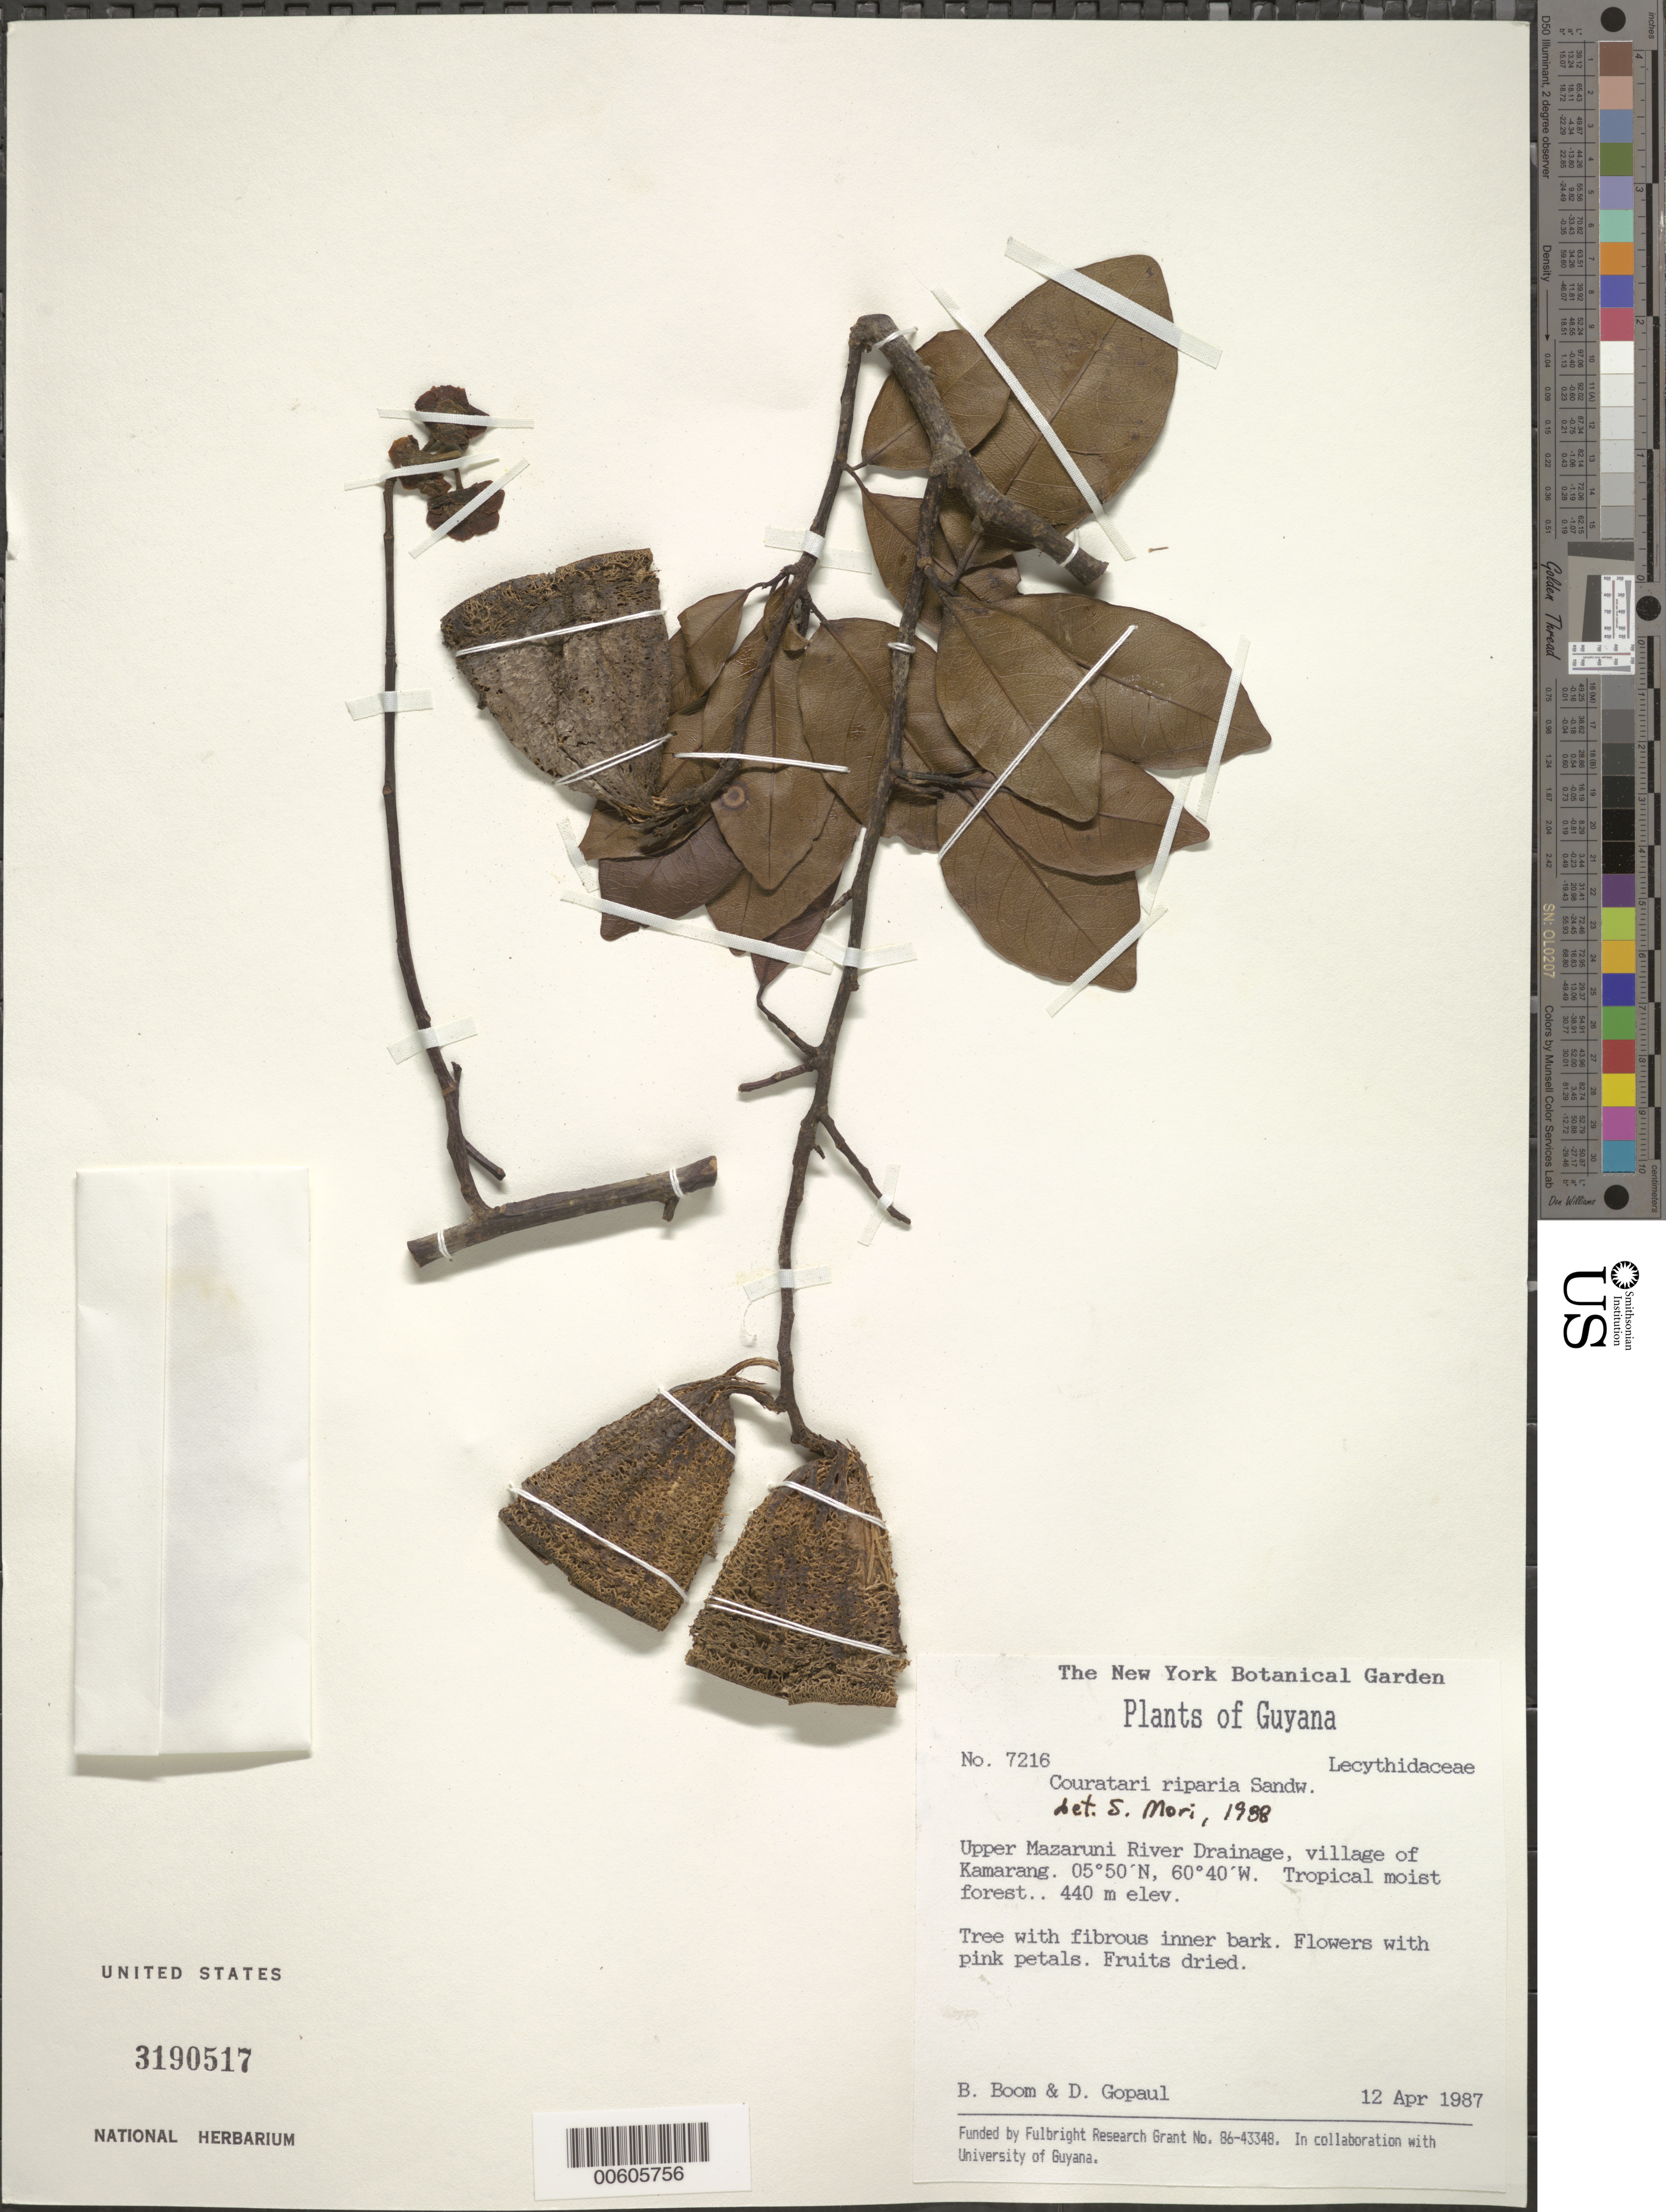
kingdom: Plantae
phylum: Tracheophyta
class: Magnoliopsida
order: Ericales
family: Lecythidaceae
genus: Couratari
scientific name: Couratari riparia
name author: Sandwith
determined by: Prance, G. T.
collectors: B. M. Boom & D. Gopaul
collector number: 7216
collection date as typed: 12-Apr-87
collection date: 1987-04-12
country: Guyana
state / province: Cuyuni-Mazaruni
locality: Kamarang vic., upper Mazaruni R.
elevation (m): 440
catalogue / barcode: US 3190517